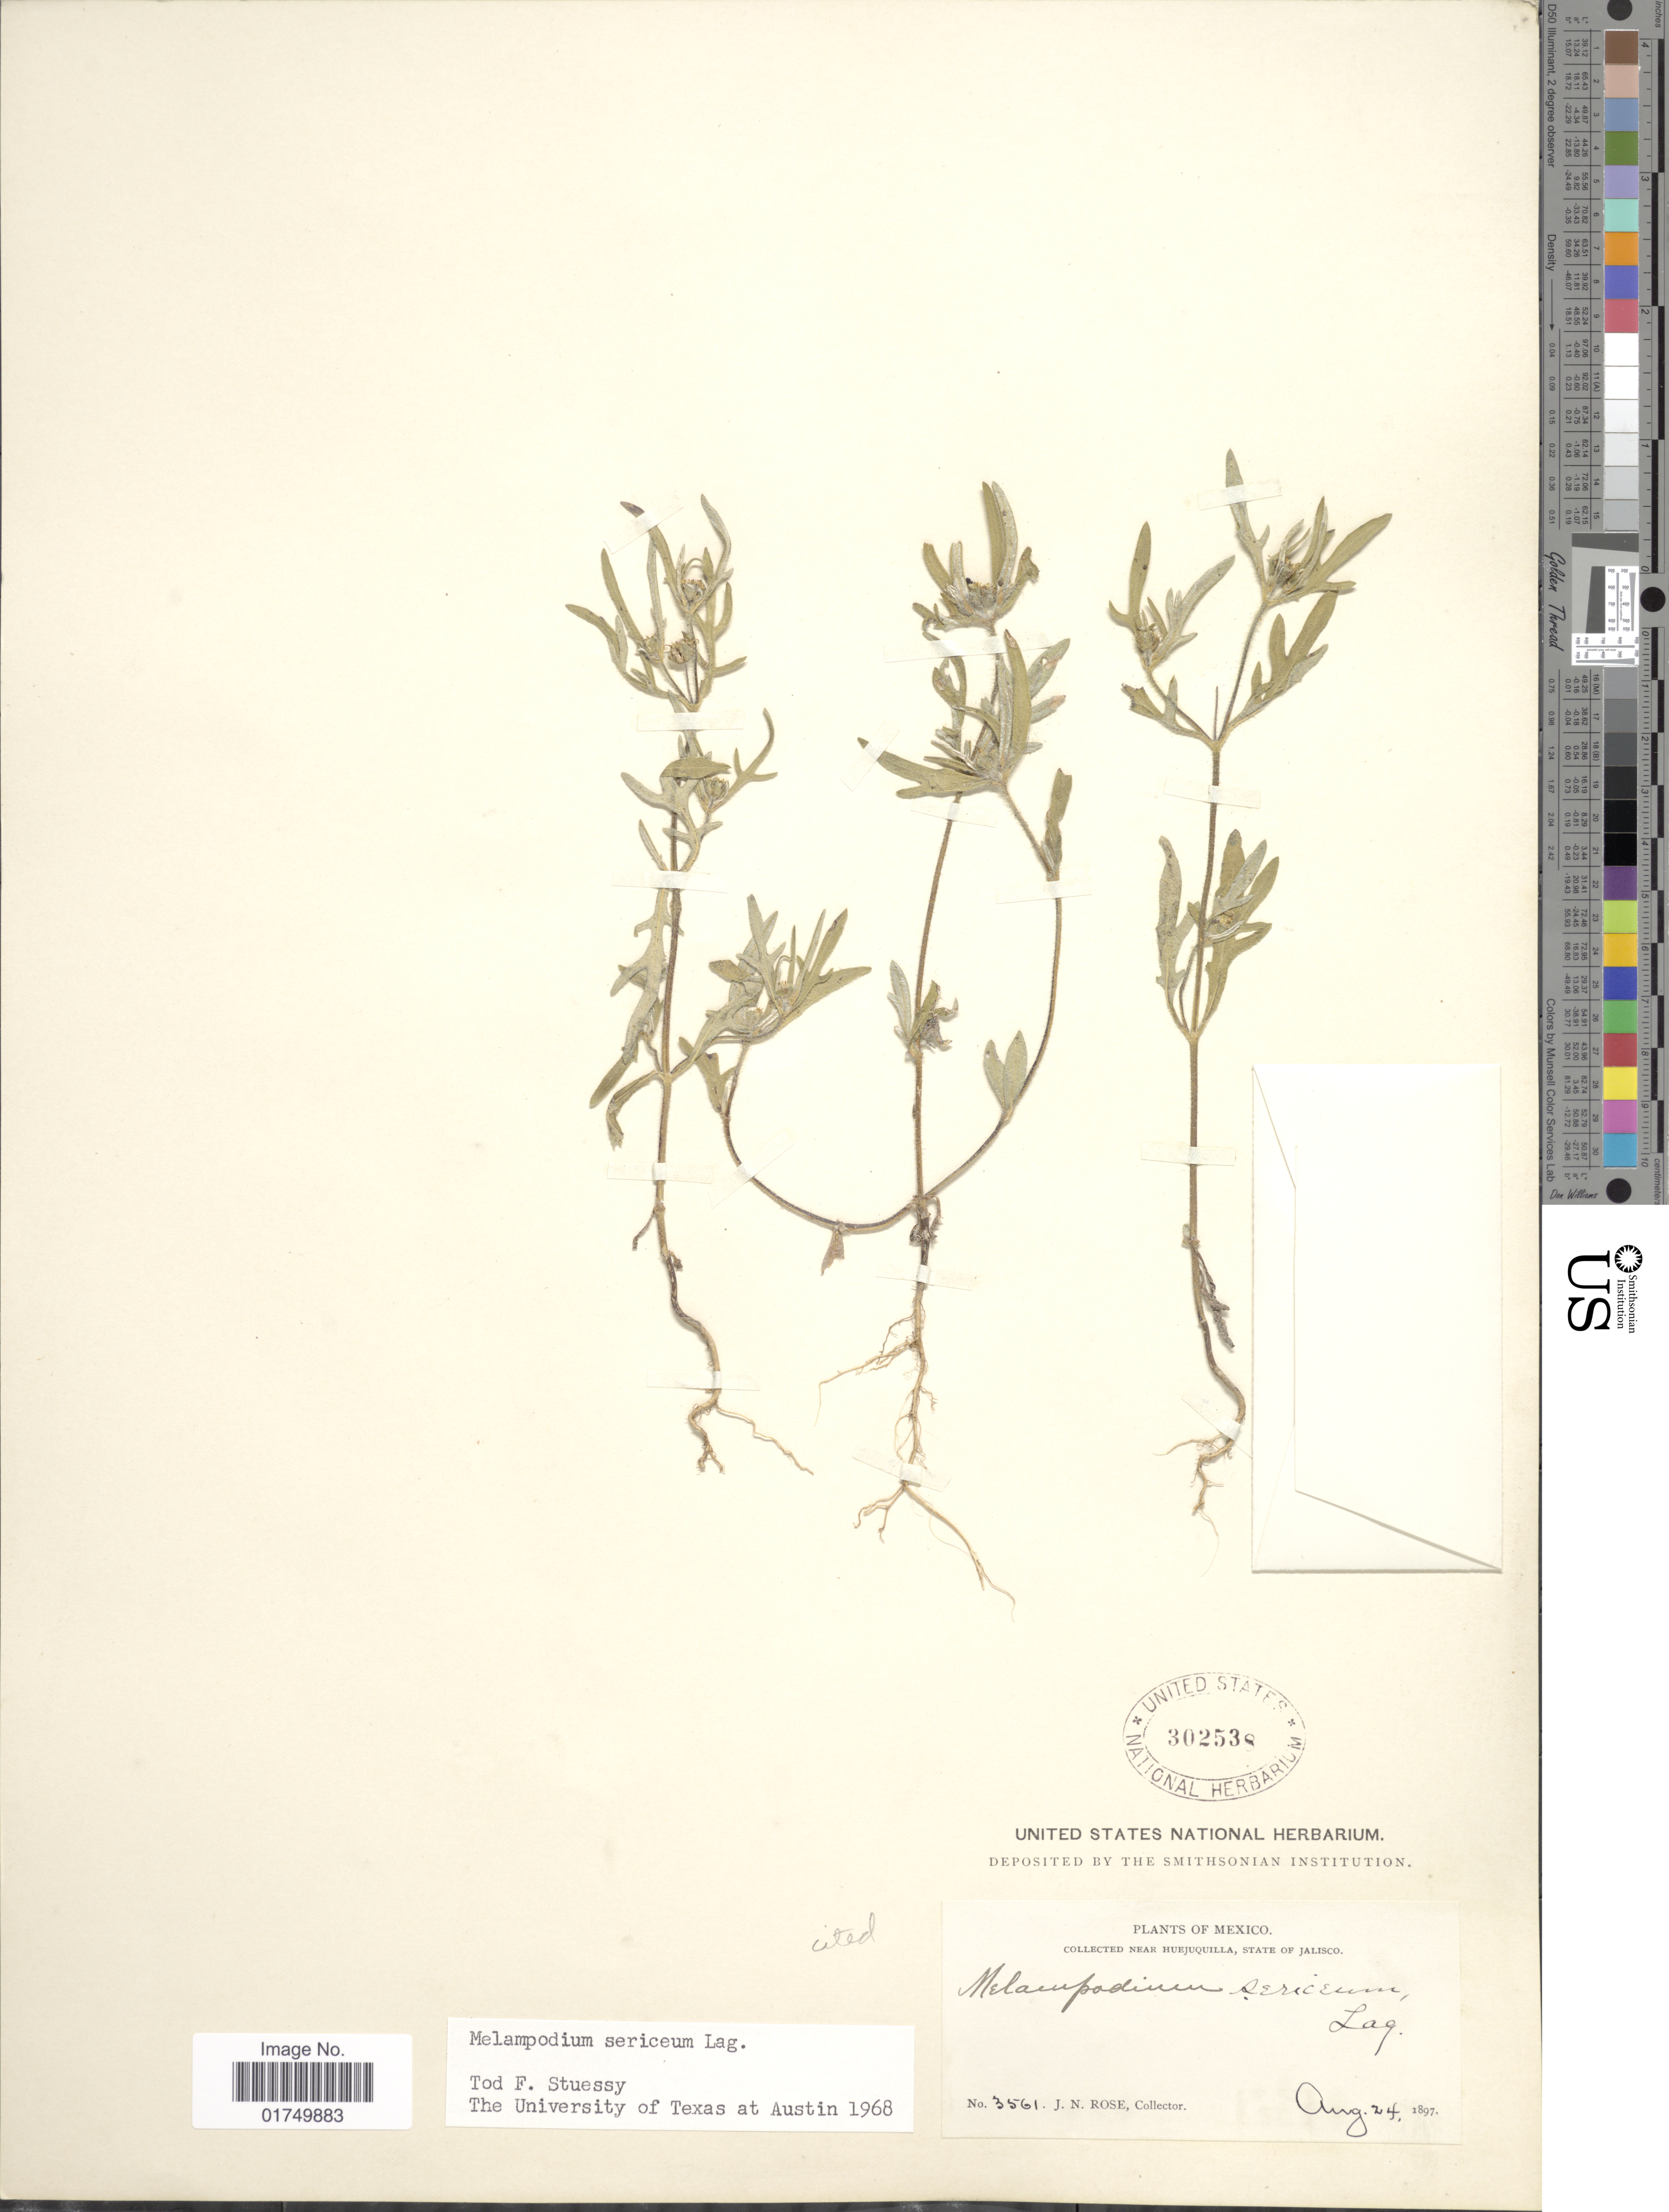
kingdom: Plantae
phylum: Tracheophyta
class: Magnoliopsida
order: Asterales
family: Asteraceae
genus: Melampodium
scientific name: Melampodium sericeum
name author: Kunth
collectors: J. N. Rose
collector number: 3561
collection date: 1897-08-24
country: Mexico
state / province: Jalisco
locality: Near Huejuquilla, State of Jalisco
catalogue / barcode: US 302538